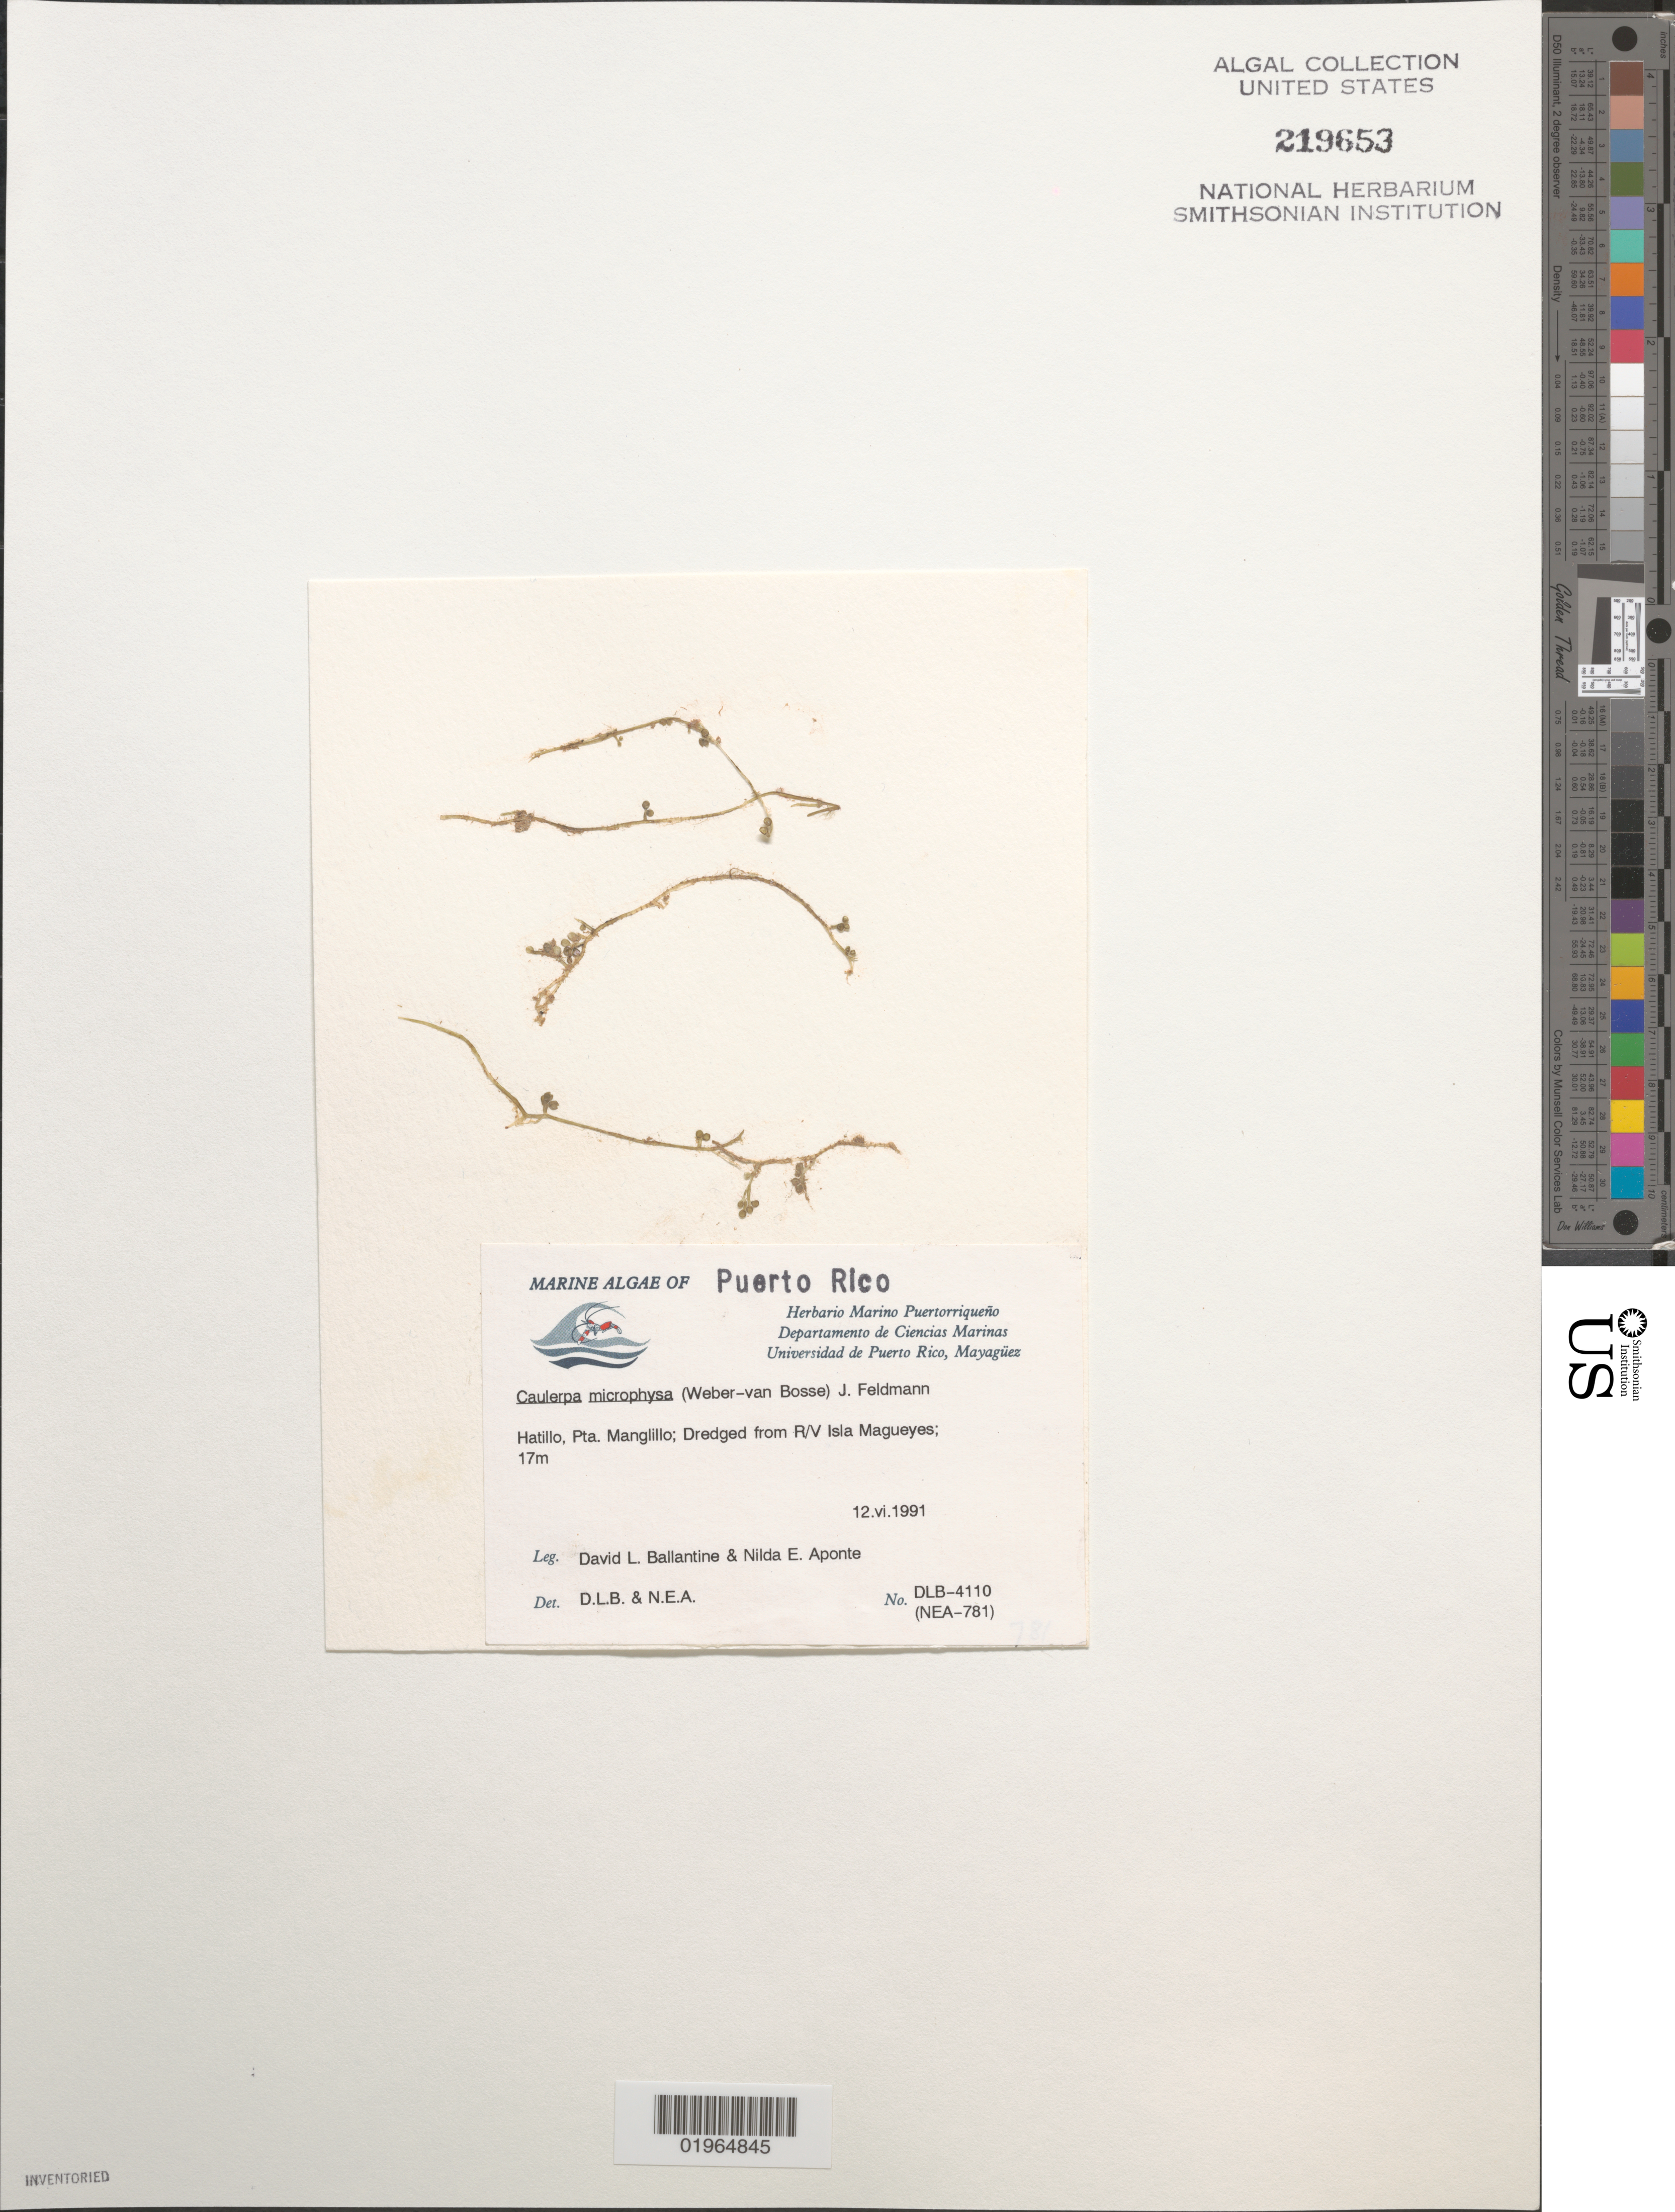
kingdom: Plantae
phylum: Chlorophyta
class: Ulvophyceae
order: Bryopsidales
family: Caulerpaceae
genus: Caulerpa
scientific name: Caulerpa microphysa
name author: (Weber Bosse) Feldmann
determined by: Ballantine, D. L.; Aponte, N. E.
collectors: D.L. Ballantine & N. E. Aponte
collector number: DLB-4110, NEA-781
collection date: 1991-06-12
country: Puerto Rico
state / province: Hatillo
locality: Dredged from R/V, Punta Mangillo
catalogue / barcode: US 219653